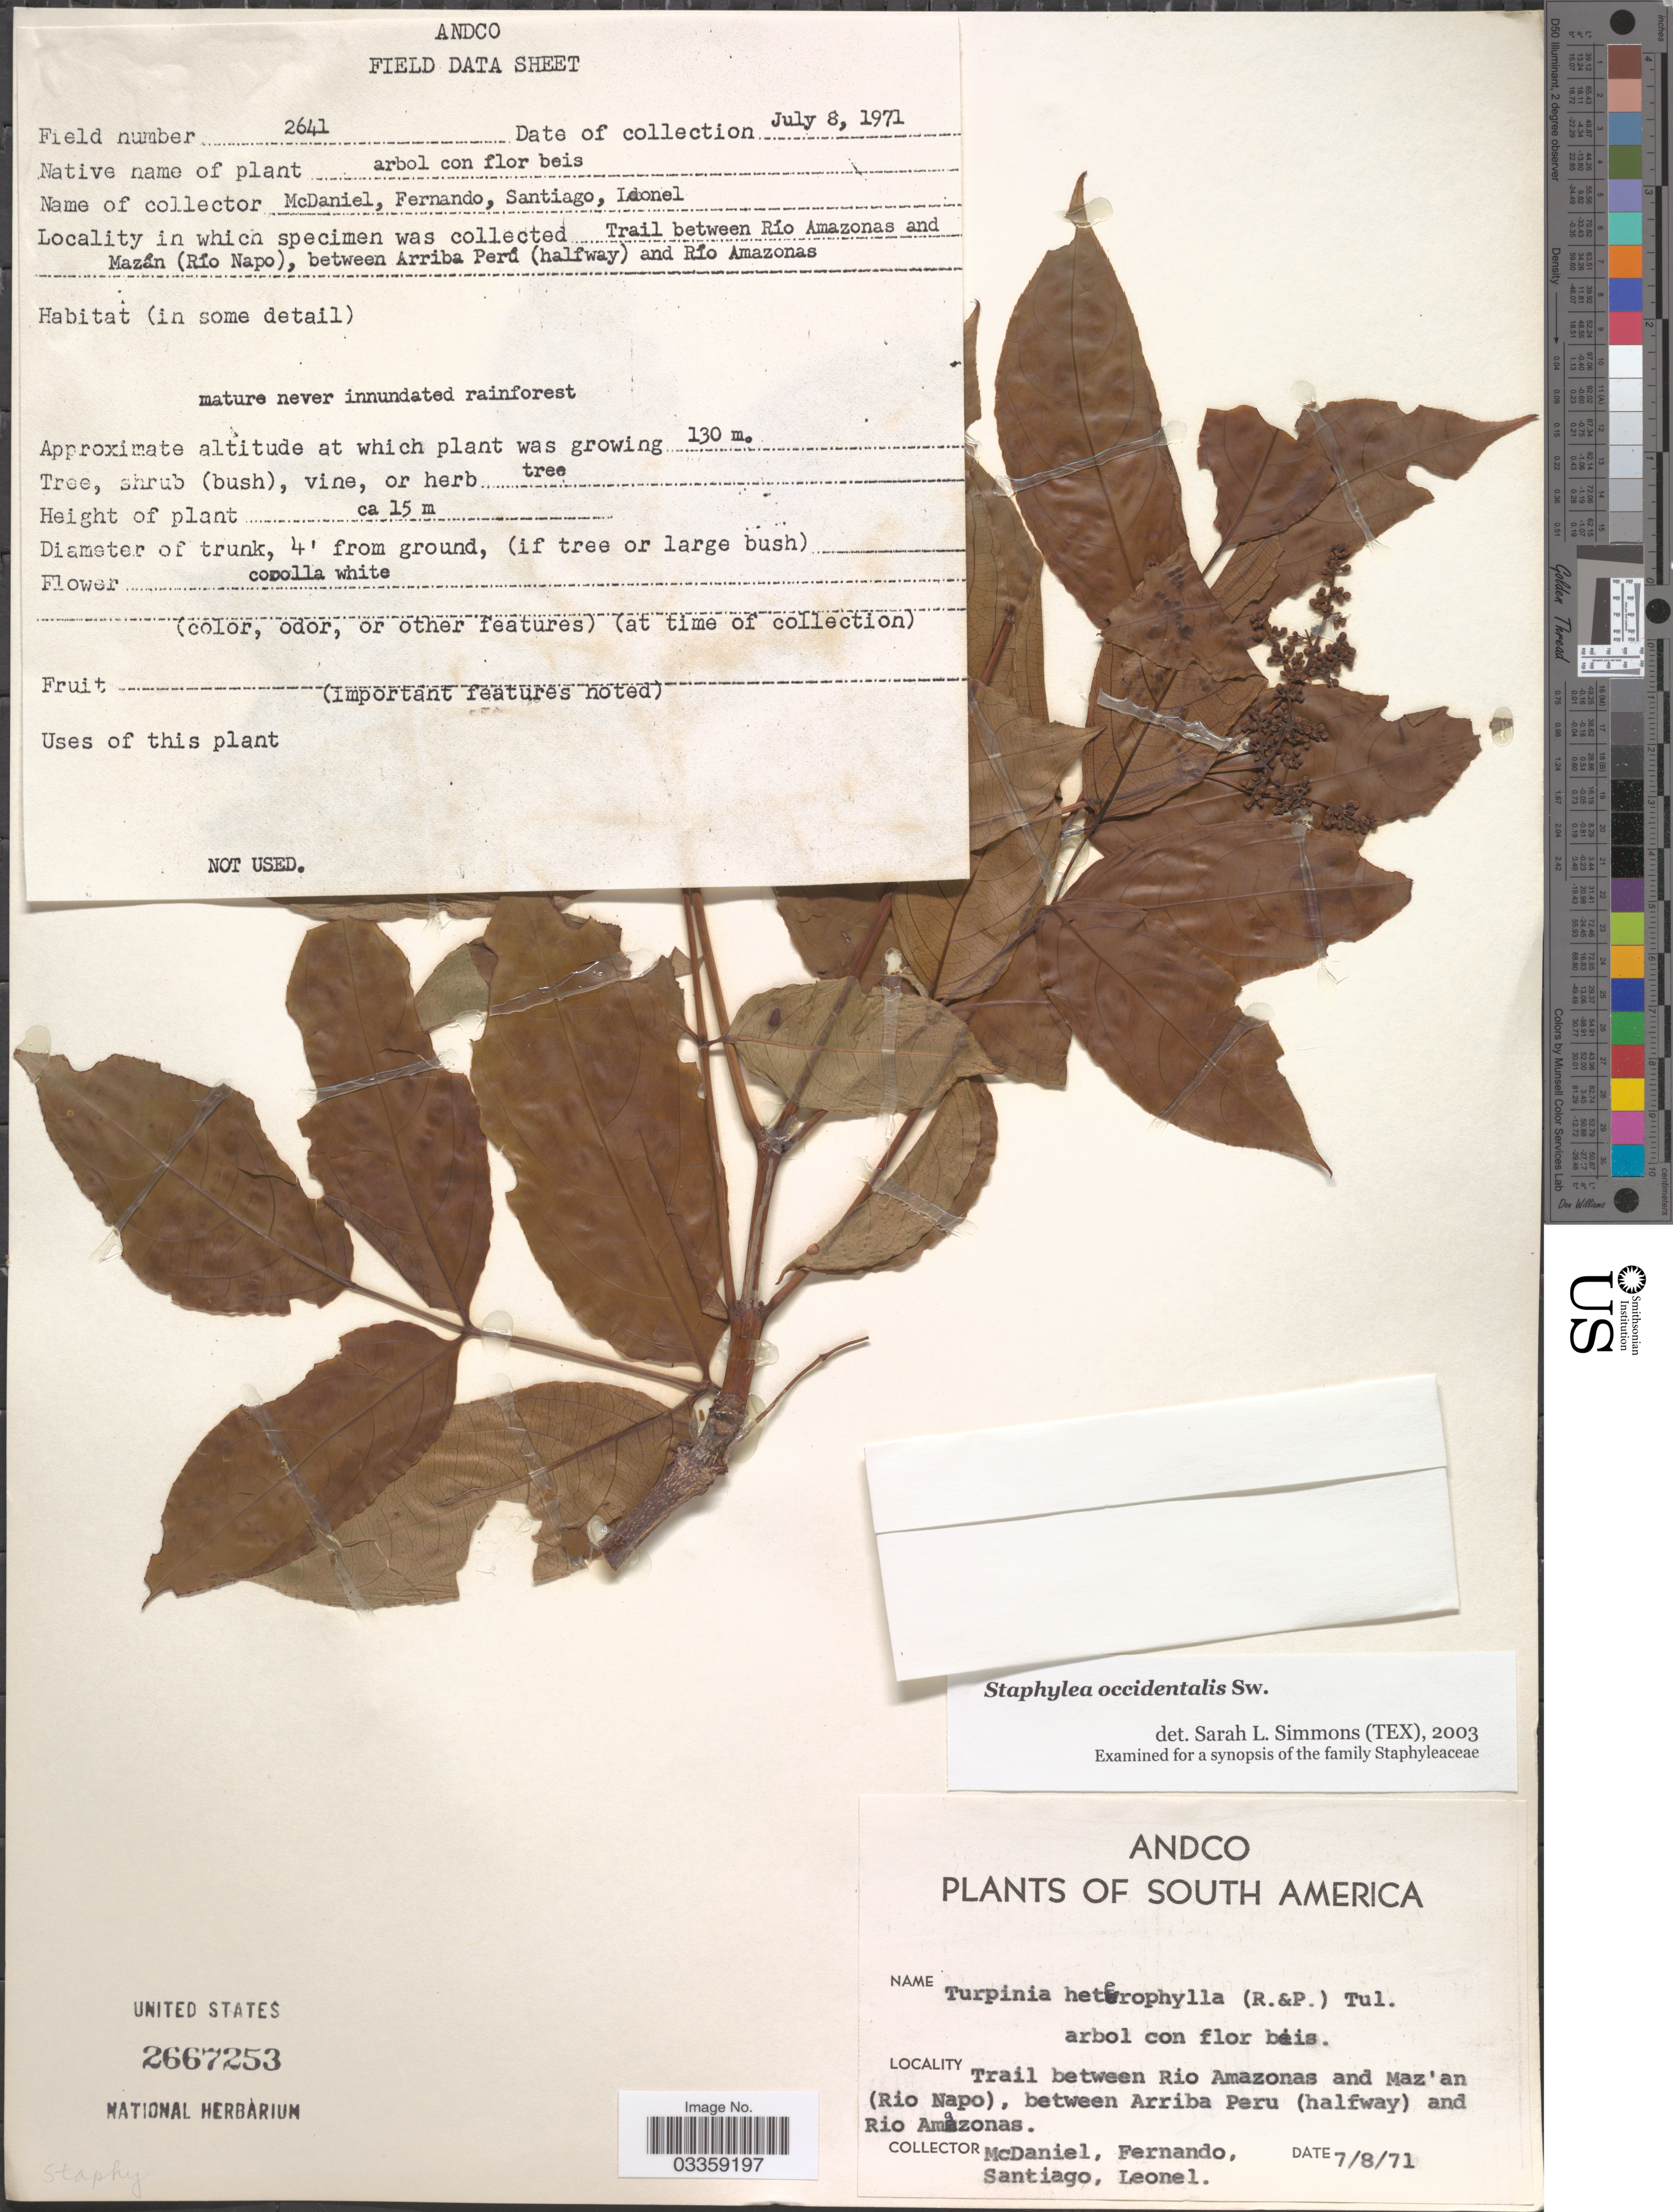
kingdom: Plantae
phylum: Tracheophyta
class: Magnoliopsida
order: Crossosomatales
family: Staphyleaceae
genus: Turpinia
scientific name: Turpinia occidentalis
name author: (Sw.) G. Don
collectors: -- McDaniel, -- Fernando, -. Santiago & -- Leonel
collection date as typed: Transcribed d/m/y: 7/8/71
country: Peru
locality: Trail between Rio Amazonas and Maz'an (Rio Napo), between Arriba Peru (halfway) and Rio Amazonas.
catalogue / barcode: US 2667253